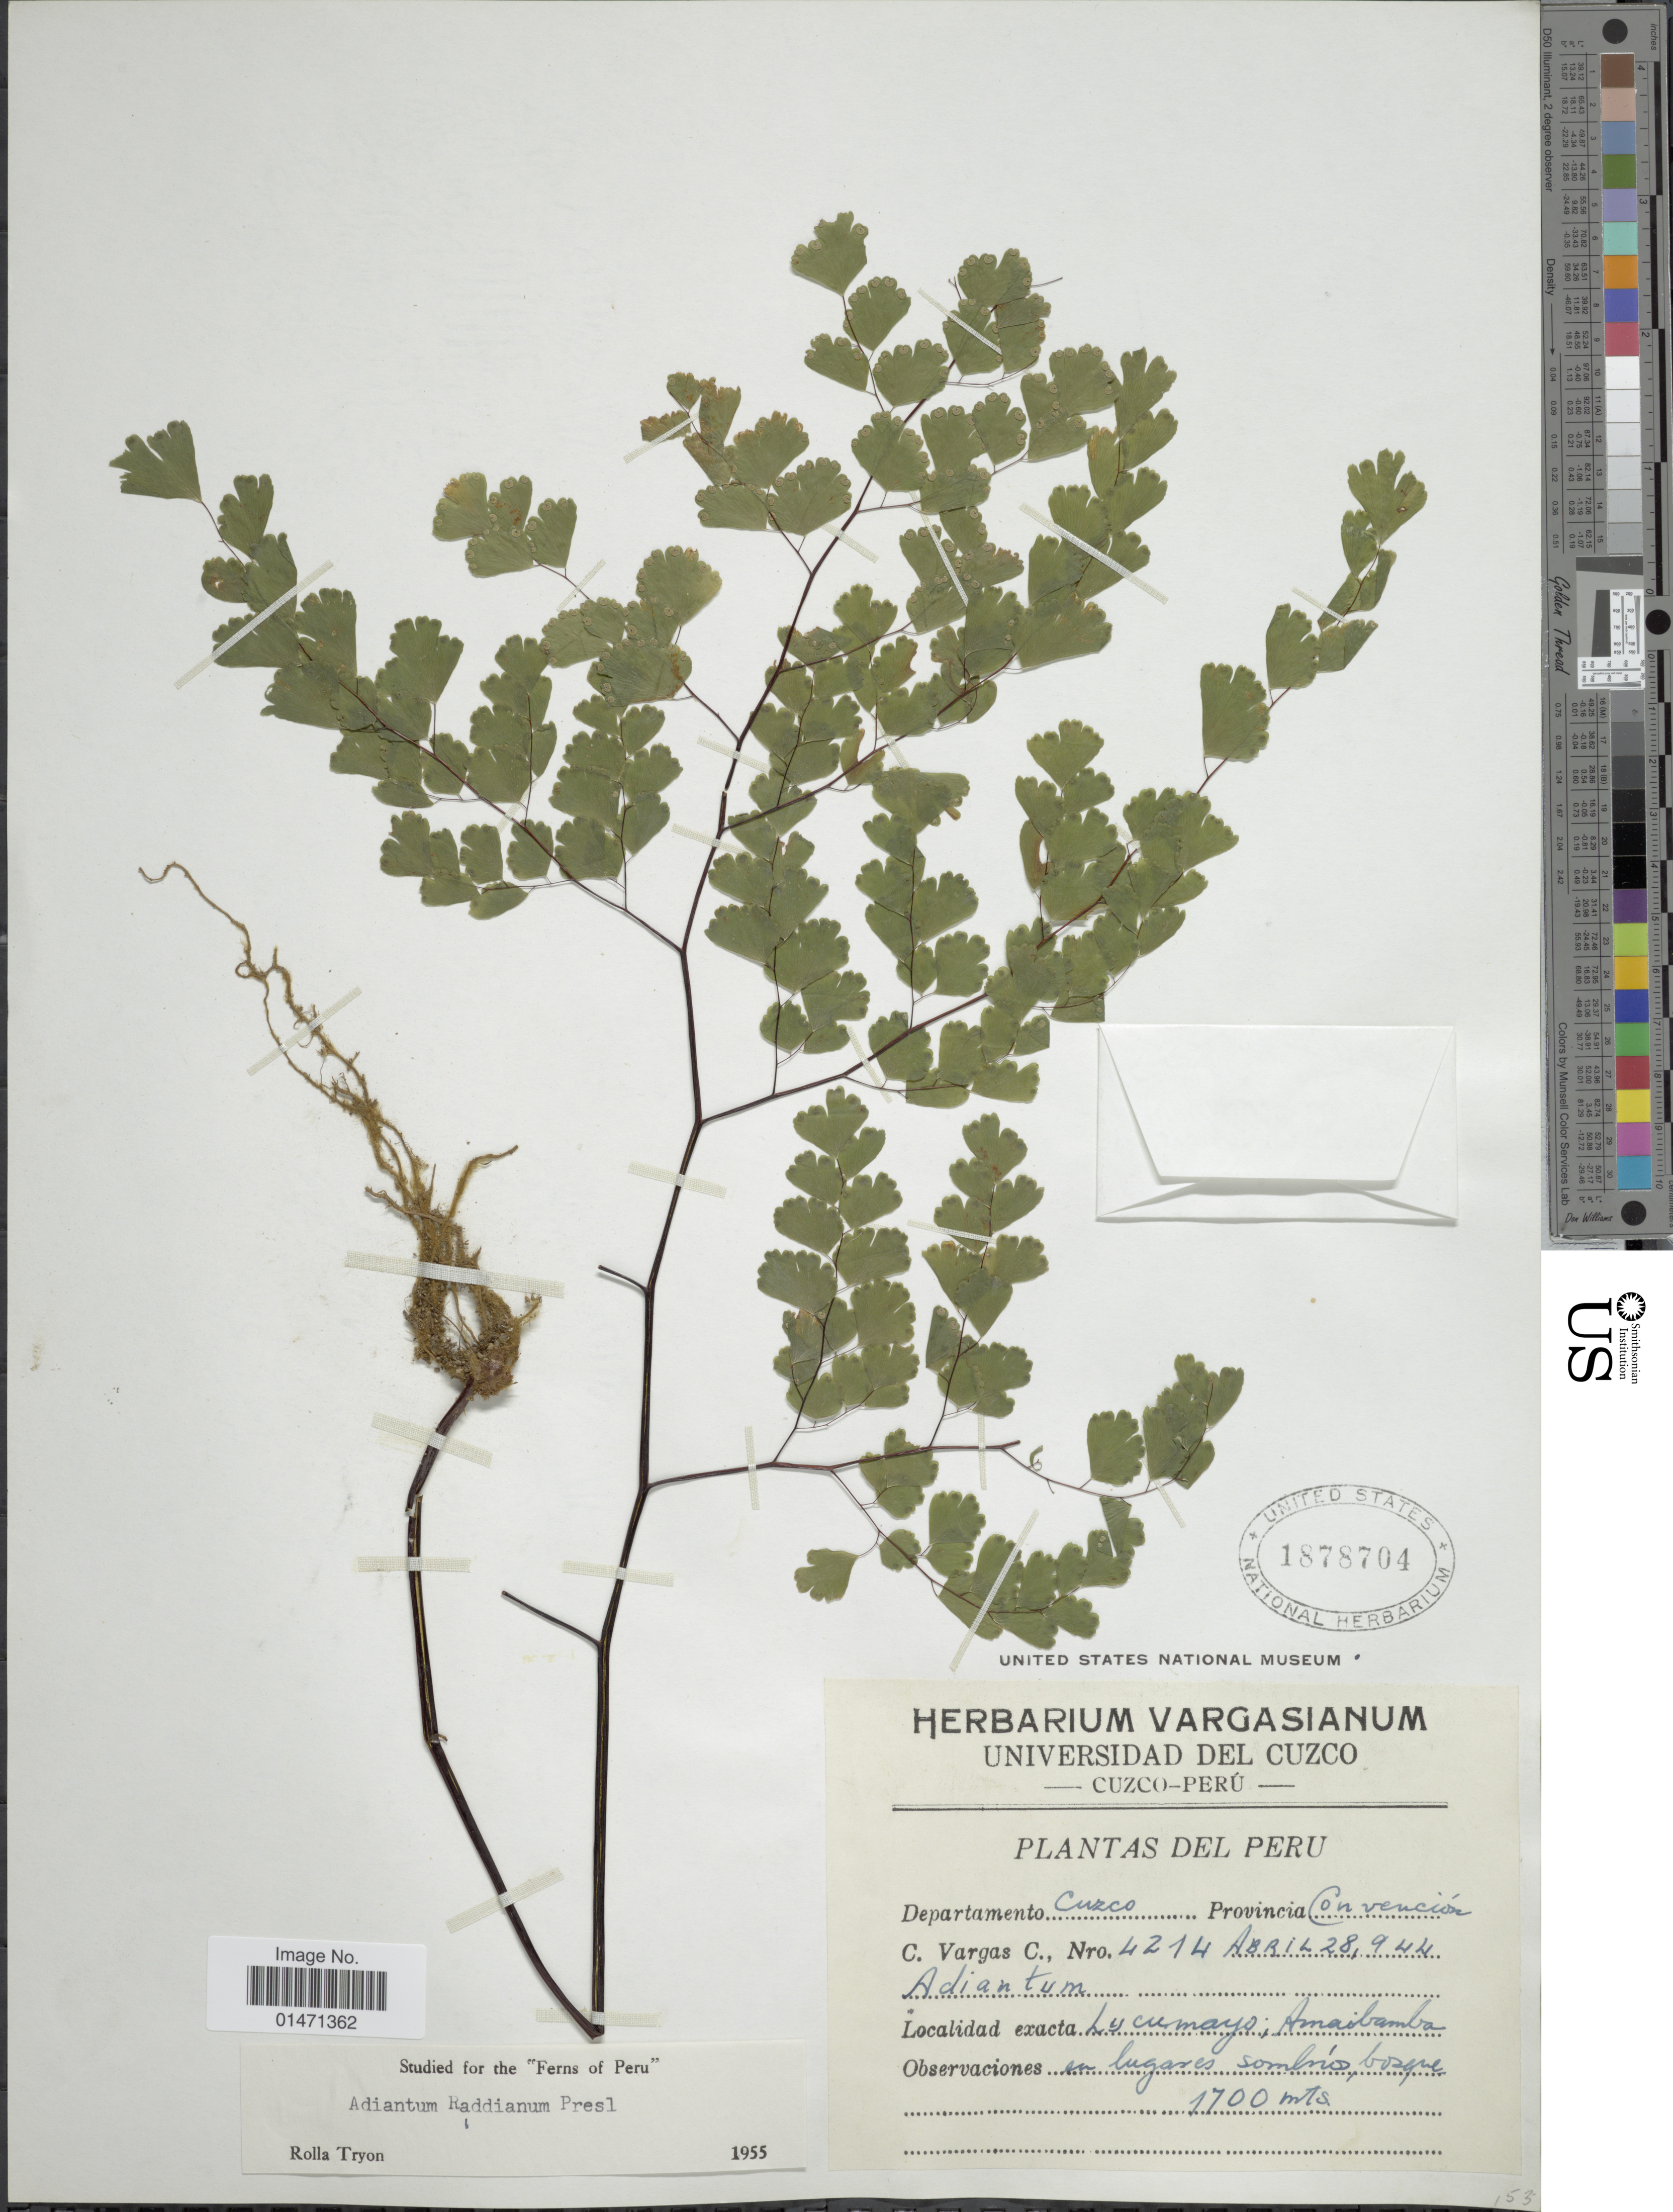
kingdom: Plantae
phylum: Tracheophyta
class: Polypodiopsida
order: Polypodiales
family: Pteridaceae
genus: Adiantum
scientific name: Adiantum raddianum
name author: C. Presl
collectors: C. Vargas Calderón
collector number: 4214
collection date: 1944-04-28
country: Peru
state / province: Cusco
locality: Departamento Cuzco, Provincia Convencion, Lucumayo, Amaibamba en lugares sombros, bosque.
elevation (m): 1700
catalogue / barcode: US 1878704